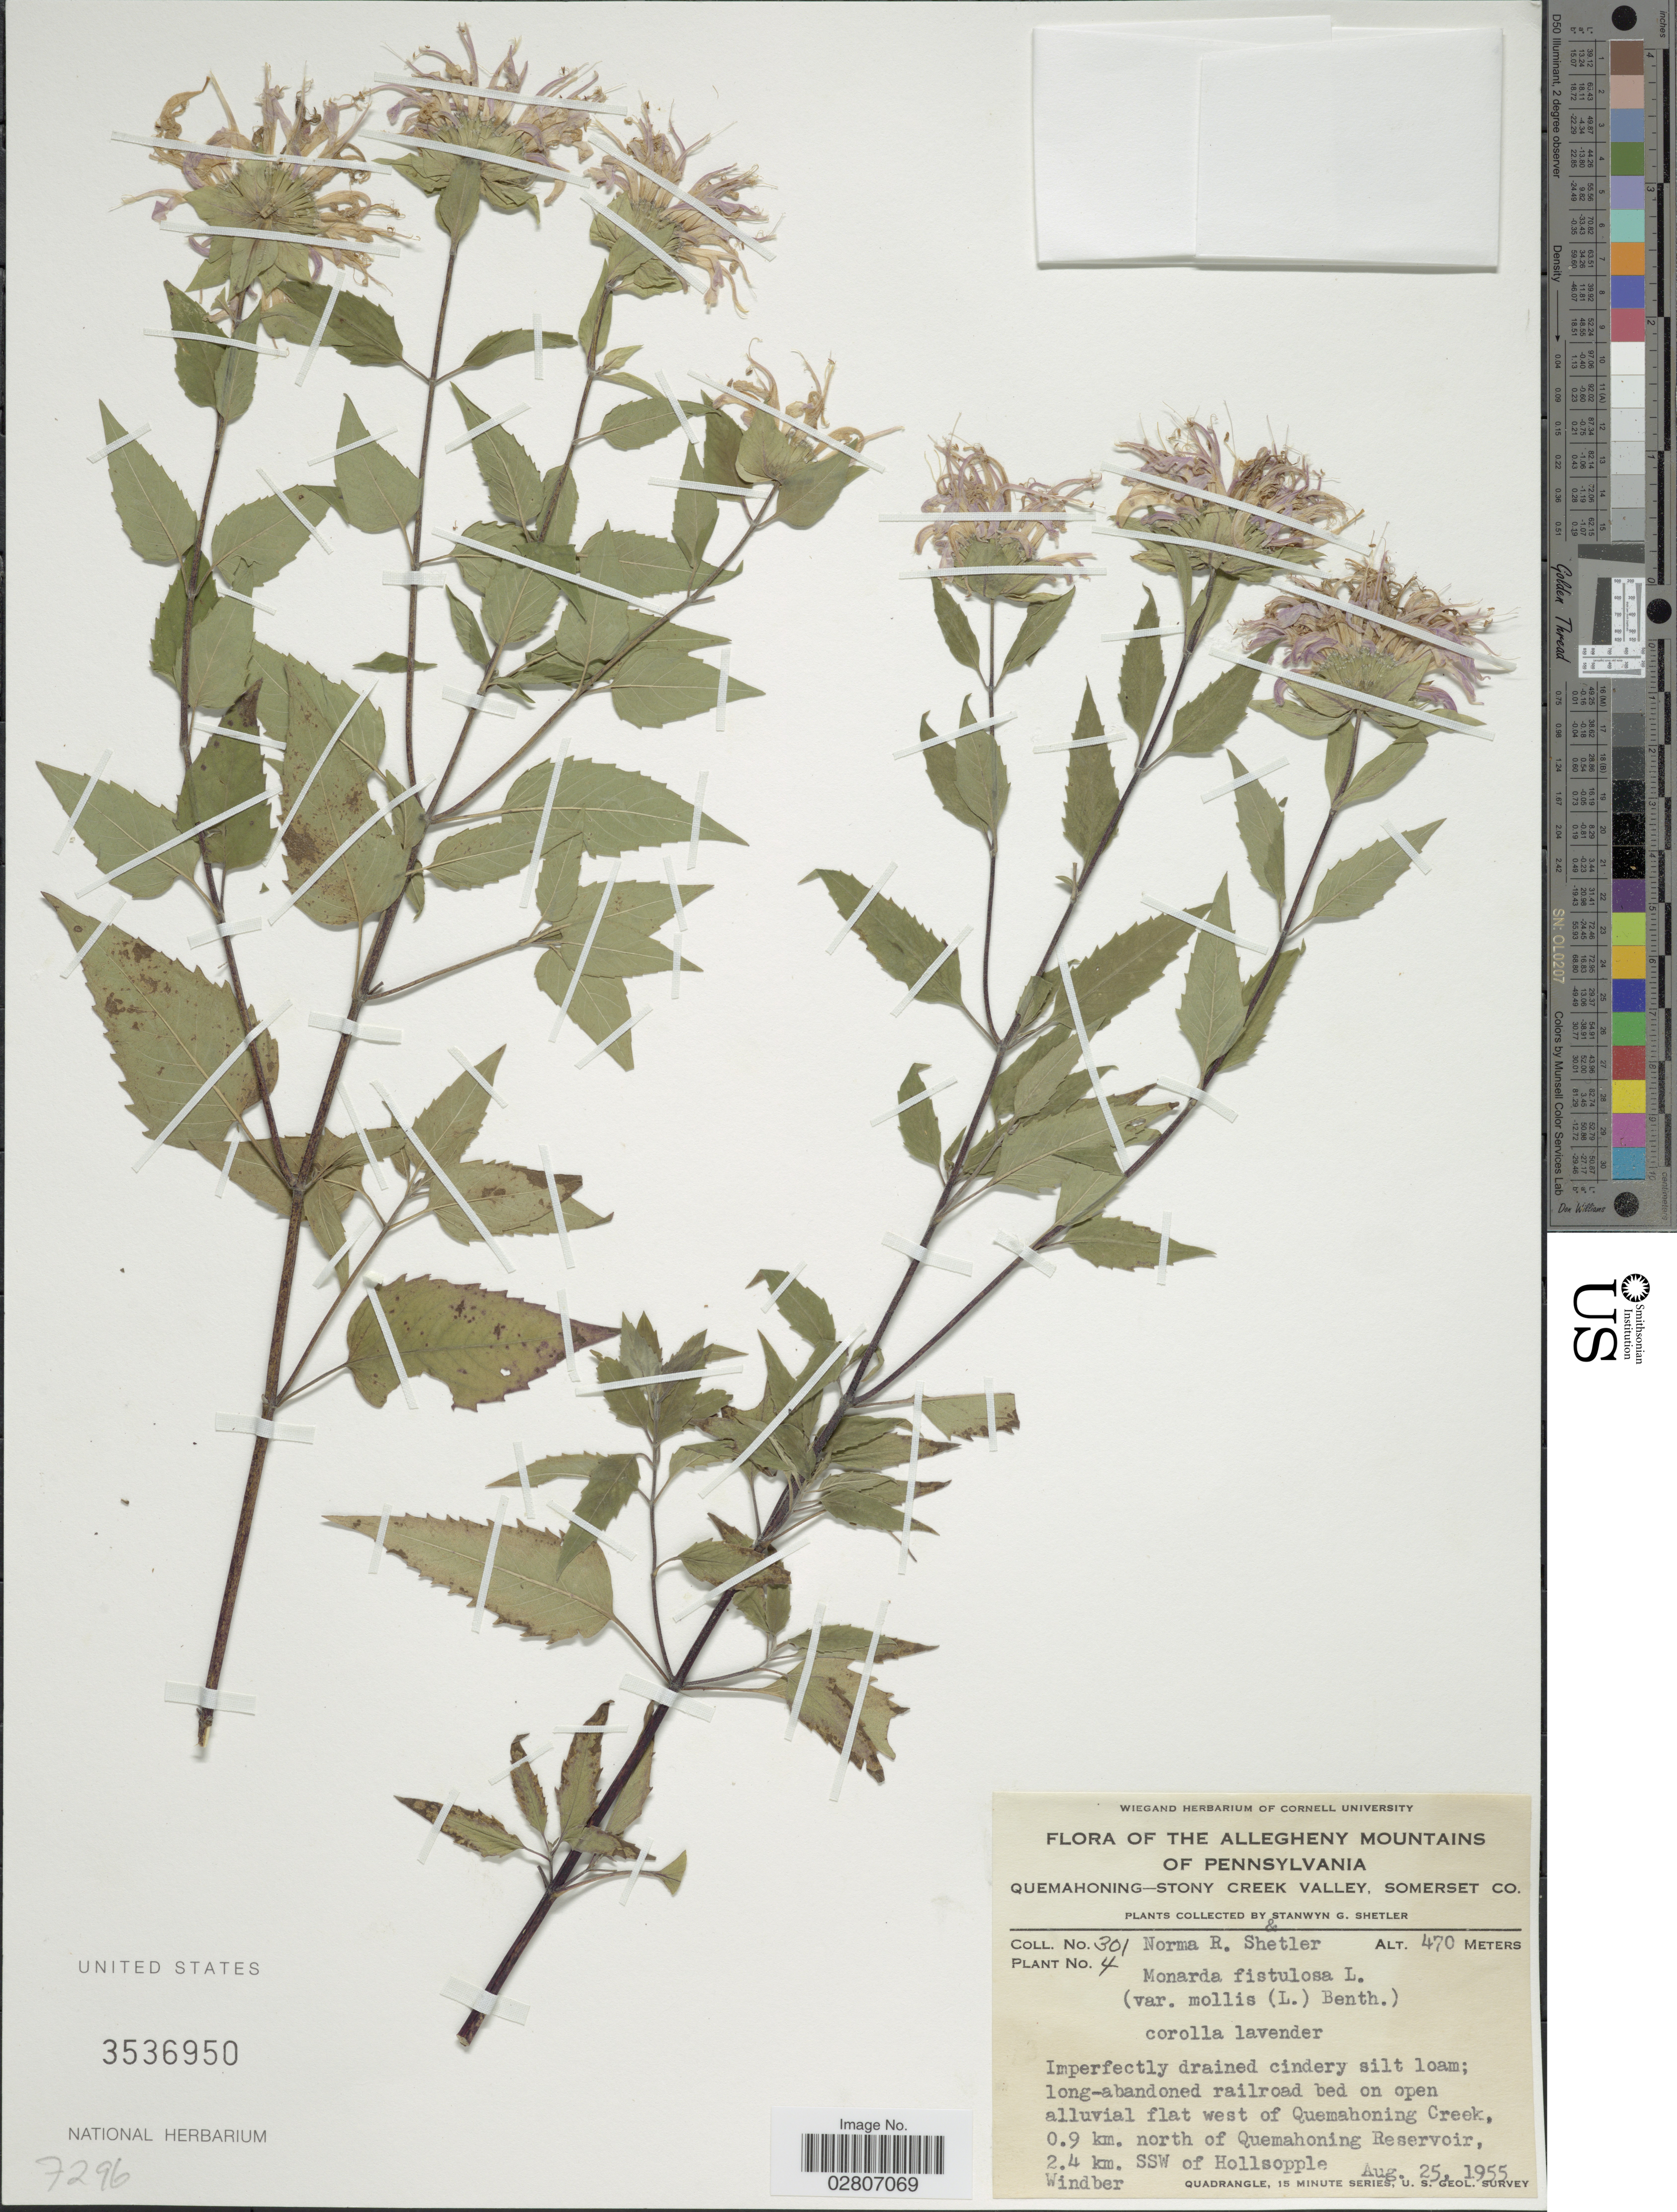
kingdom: Plantae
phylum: Tracheophyta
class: Magnoliopsida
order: Lamiales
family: Lamiaceae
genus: Monarda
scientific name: Monarda fistulosa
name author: L.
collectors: S. Shetler & N. Shetler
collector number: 301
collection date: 1955-08-25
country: United States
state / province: Pennsylvania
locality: Allegheny Mountains. Quemahoning-Stony Creek Valley, Somerset Co. , long-abandoned railroad bed on open alluvial flat west of Quemahoning Creek, 0.9 km. north of Quemahoning Reservoir, 2.4 km. SSW of Hollsopple Windber.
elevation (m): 470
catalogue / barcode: US 3536950